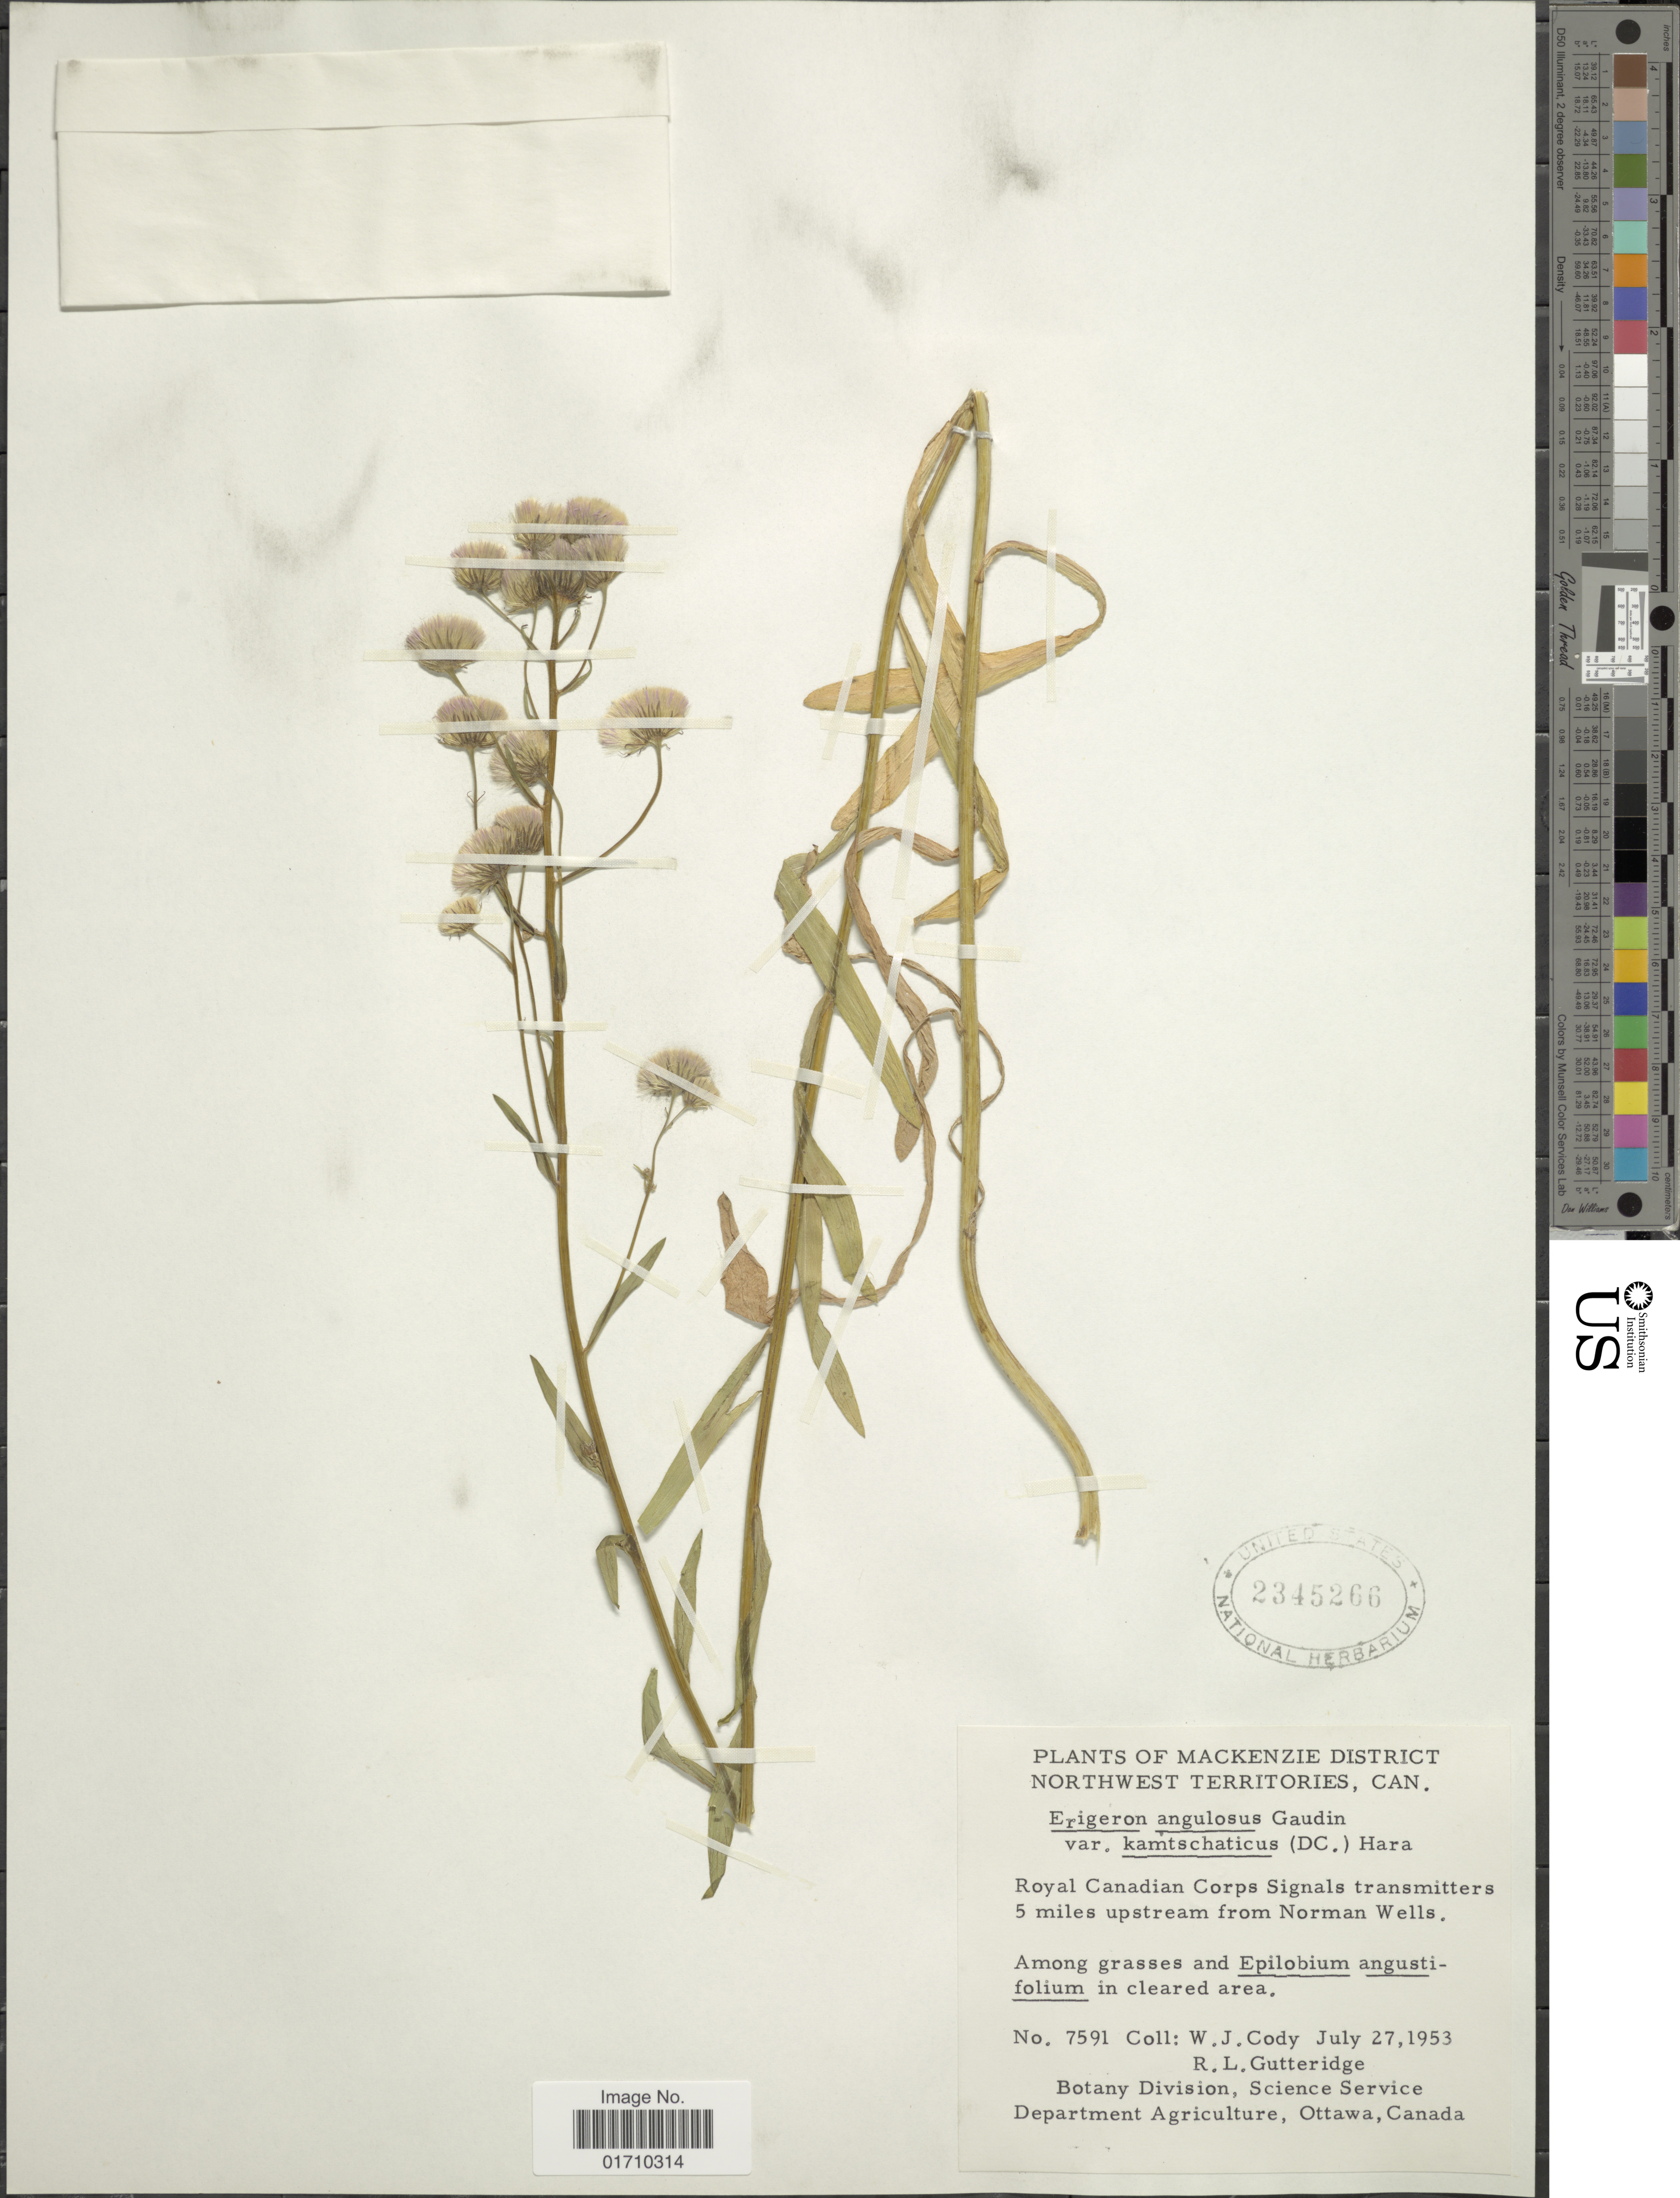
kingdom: Plantae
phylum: Tracheophyta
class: Magnoliopsida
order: Asterales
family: Asteraceae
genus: Erigeron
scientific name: Erigeron angulosus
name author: Gaudin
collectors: W. Cody & R. Gutteridge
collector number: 7591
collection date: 1953-07-27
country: Canada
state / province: Northwest Territories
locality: Mackenzie District, Royal Canadian Corps Signals transmitters 5 miles upstream from Norman Wells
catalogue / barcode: US 2345266